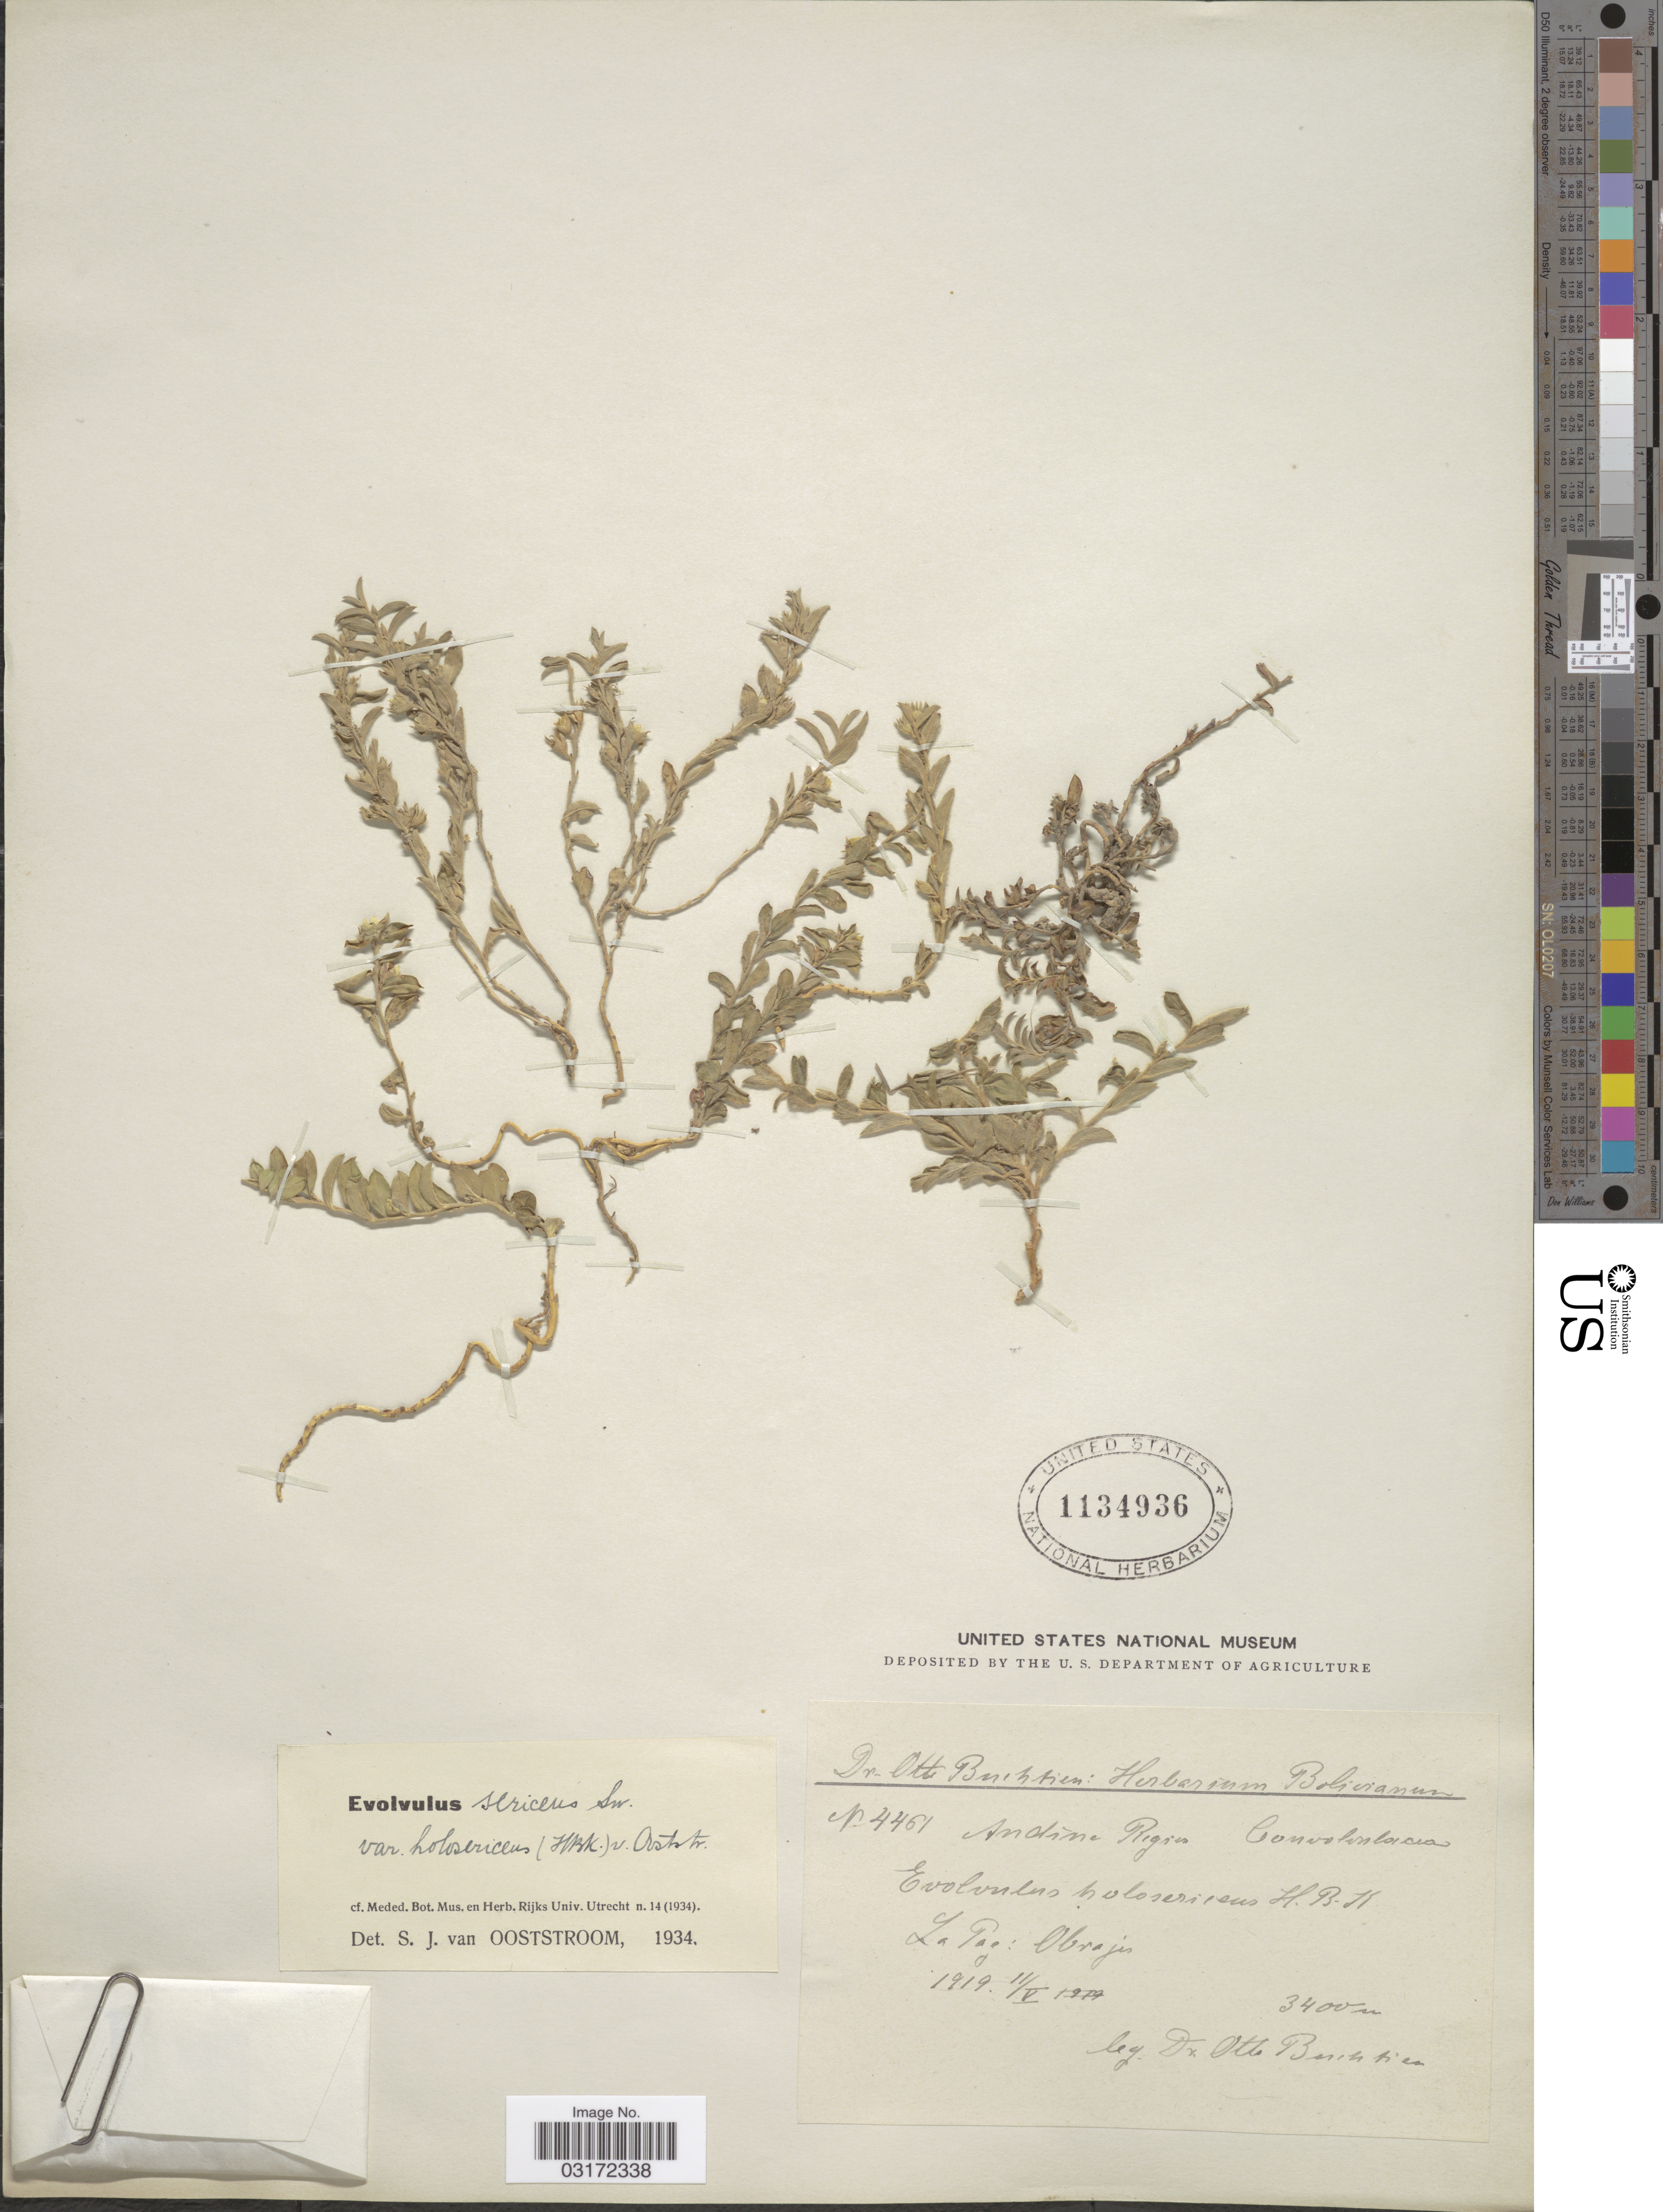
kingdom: Plantae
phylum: Tracheophyta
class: Magnoliopsida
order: Solanales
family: Convolvulaceae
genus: Evolvulus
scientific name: Evolvulus sericeus var. holosericeus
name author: (Kunth) Ooststr.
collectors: O. Buchtien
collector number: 4461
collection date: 1919-05-11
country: Bolivia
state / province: La Paz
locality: Obrajes.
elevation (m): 3400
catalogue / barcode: US 1134936